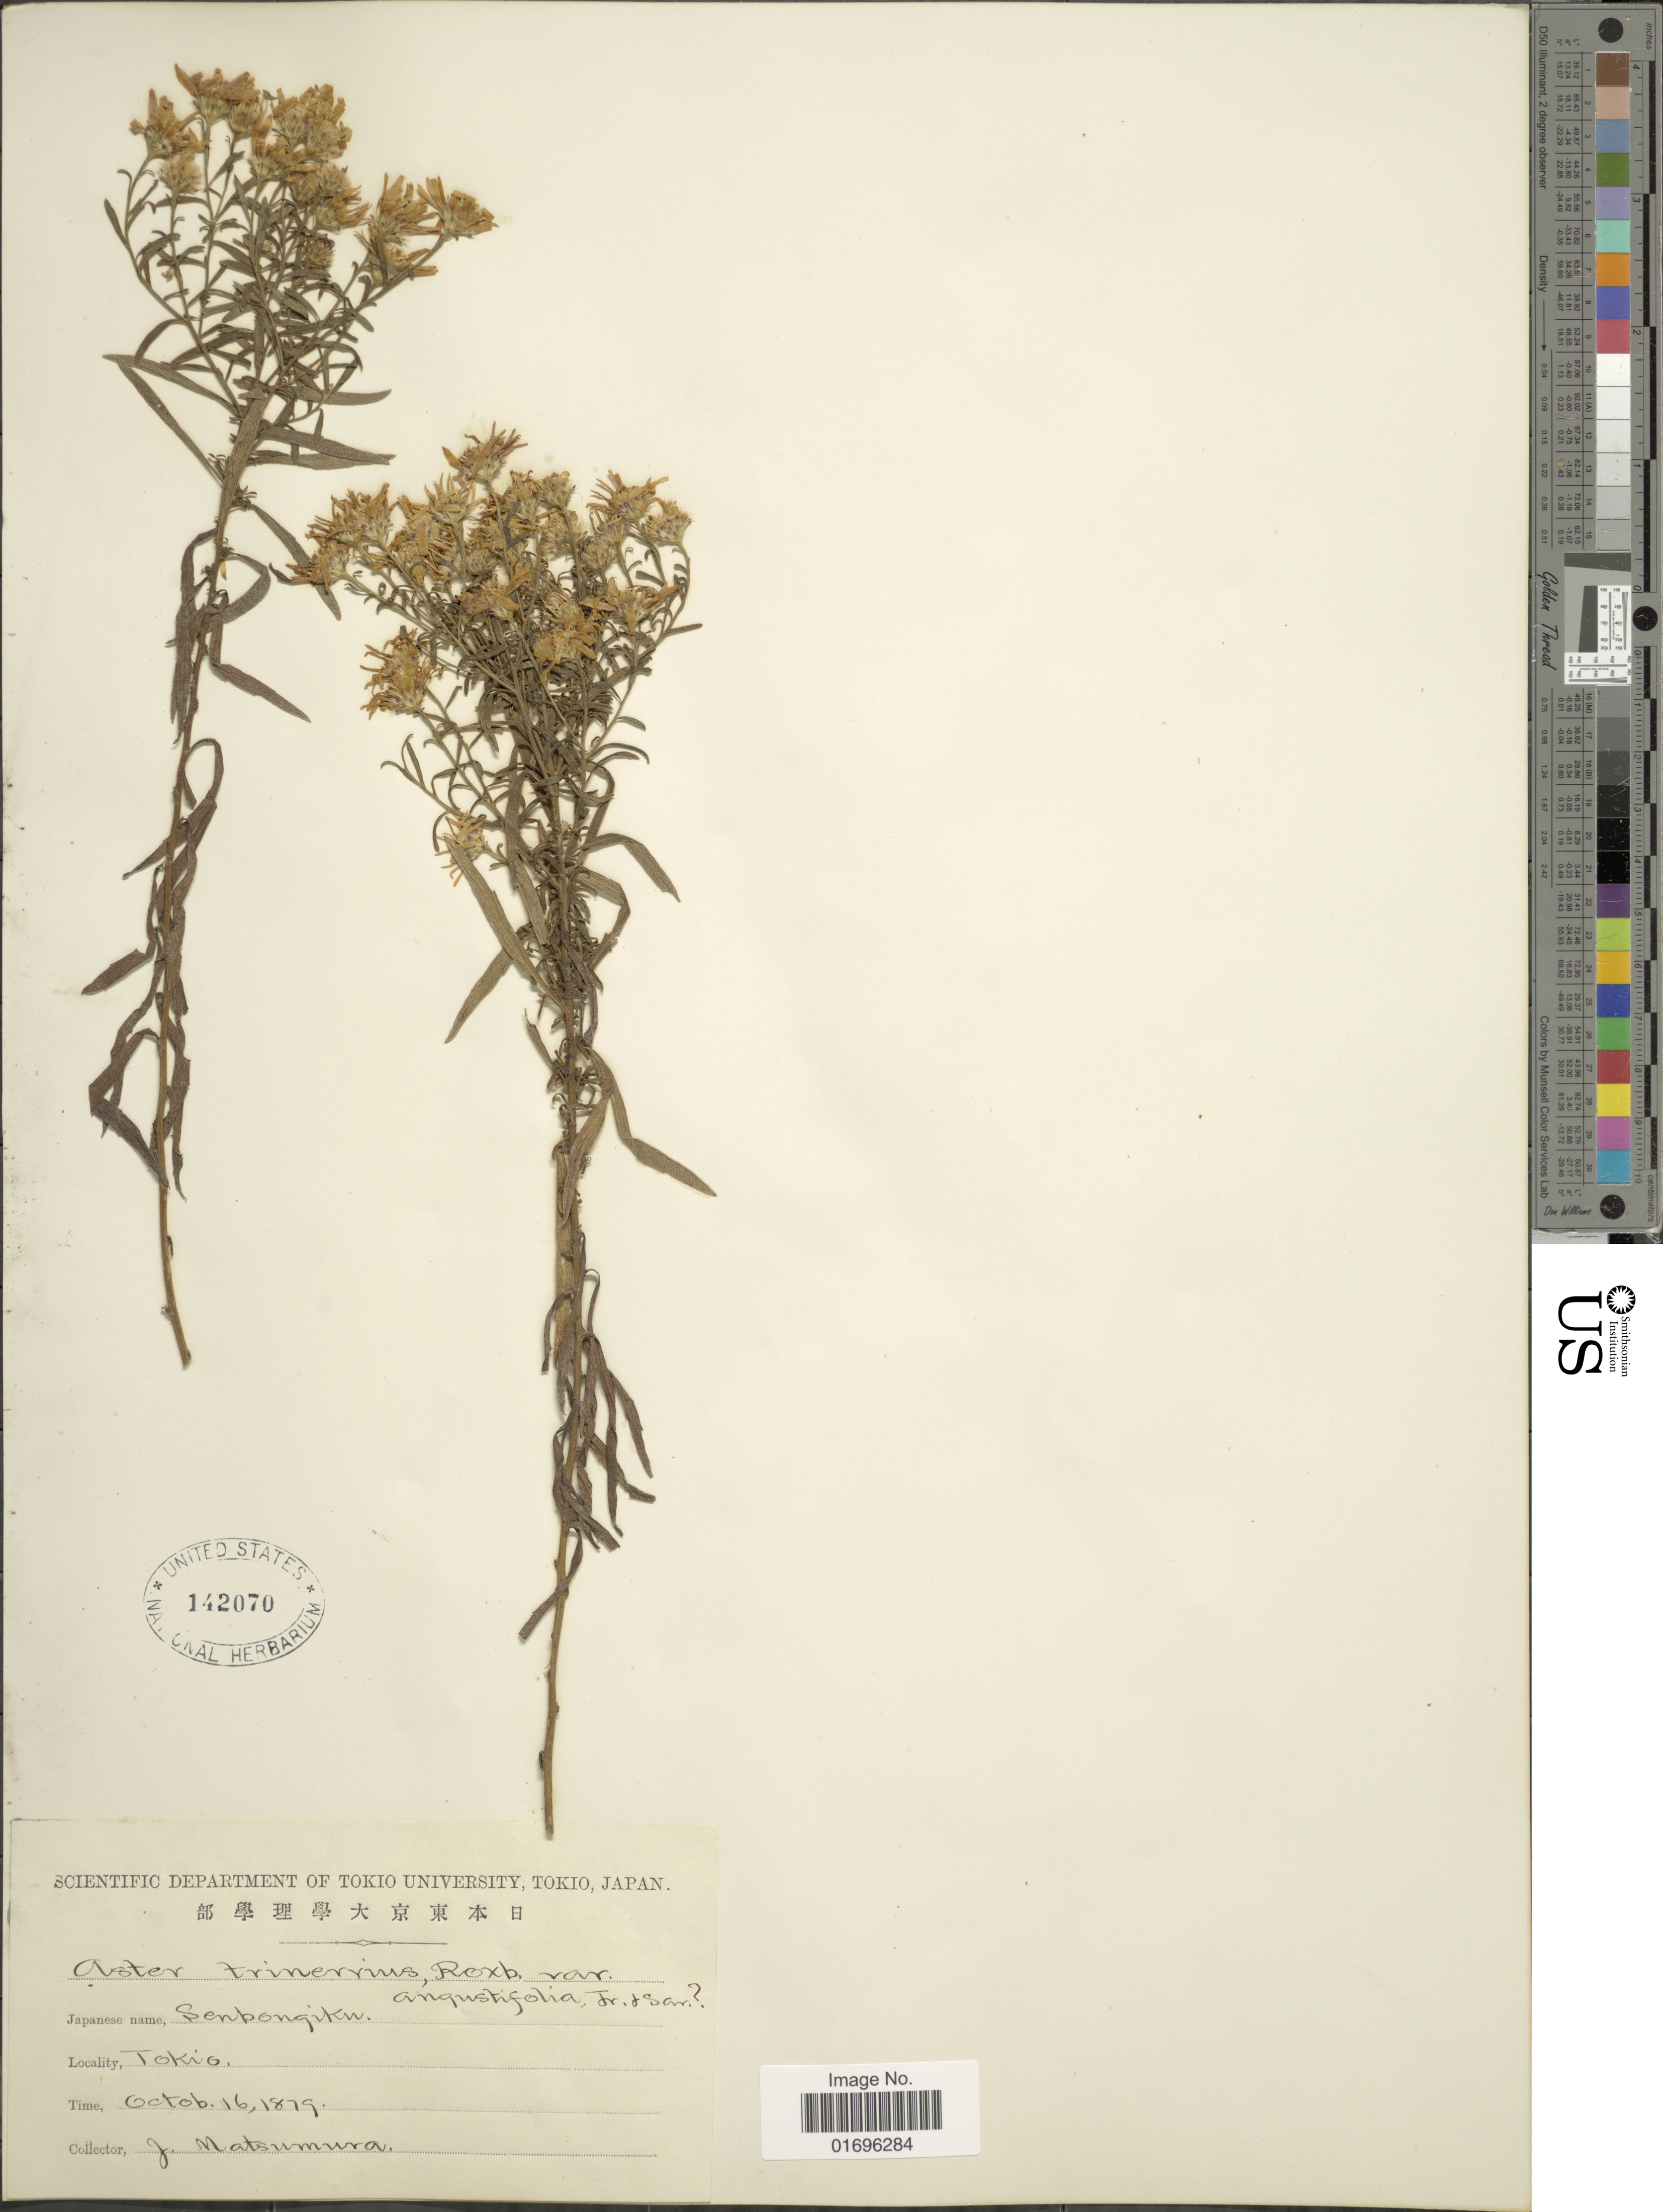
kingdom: Plantae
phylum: Tracheophyta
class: Magnoliopsida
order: Asterales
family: Asteraceae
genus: Aster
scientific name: Aster ageratoides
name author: Turcz.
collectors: J. Matsumura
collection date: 1879-10-16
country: Japan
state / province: Tokyo, Federal City of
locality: Tokio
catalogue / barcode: US 142070